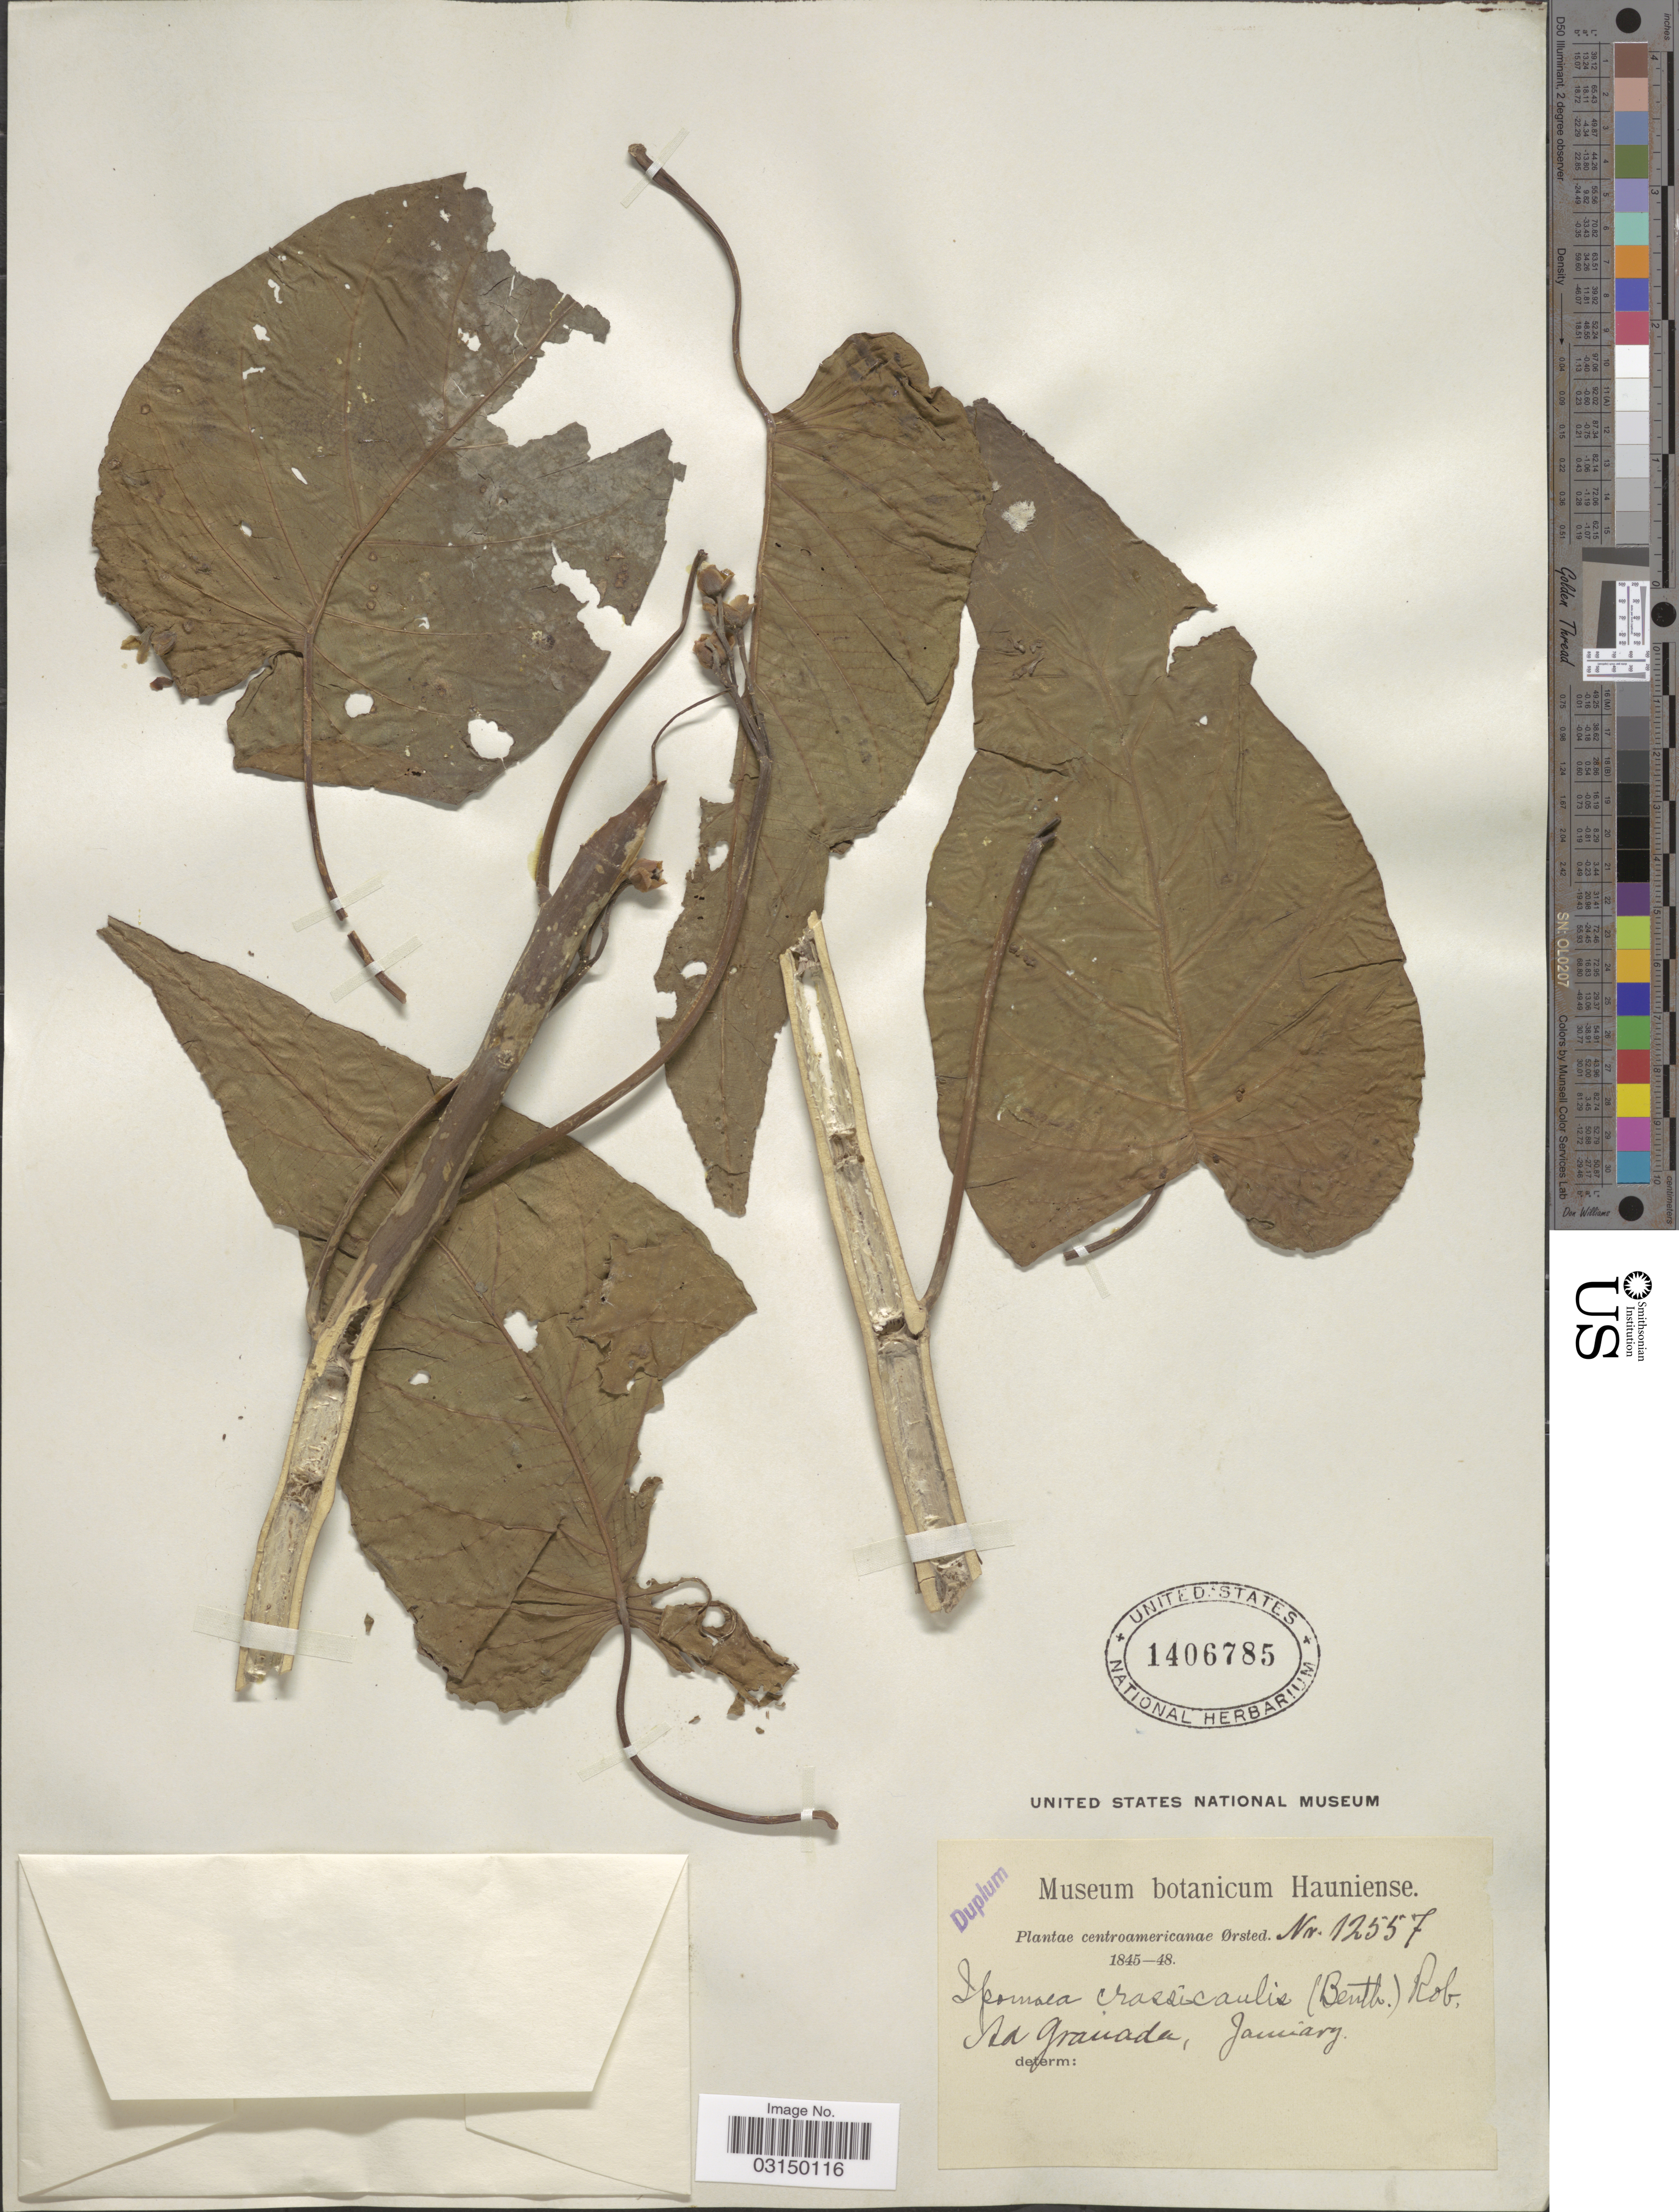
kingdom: Plantae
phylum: Tracheophyta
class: Magnoliopsida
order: Solanales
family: Convolvulaceae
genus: Ipomoea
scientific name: Ipomoea carnea subsp. fistulosa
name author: (Mart. ex Choisy) D.F. Austin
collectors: Ørsted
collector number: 12557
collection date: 1845-01/1848-01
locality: Centroamericanae. Ad Granada.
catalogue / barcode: US 1406785